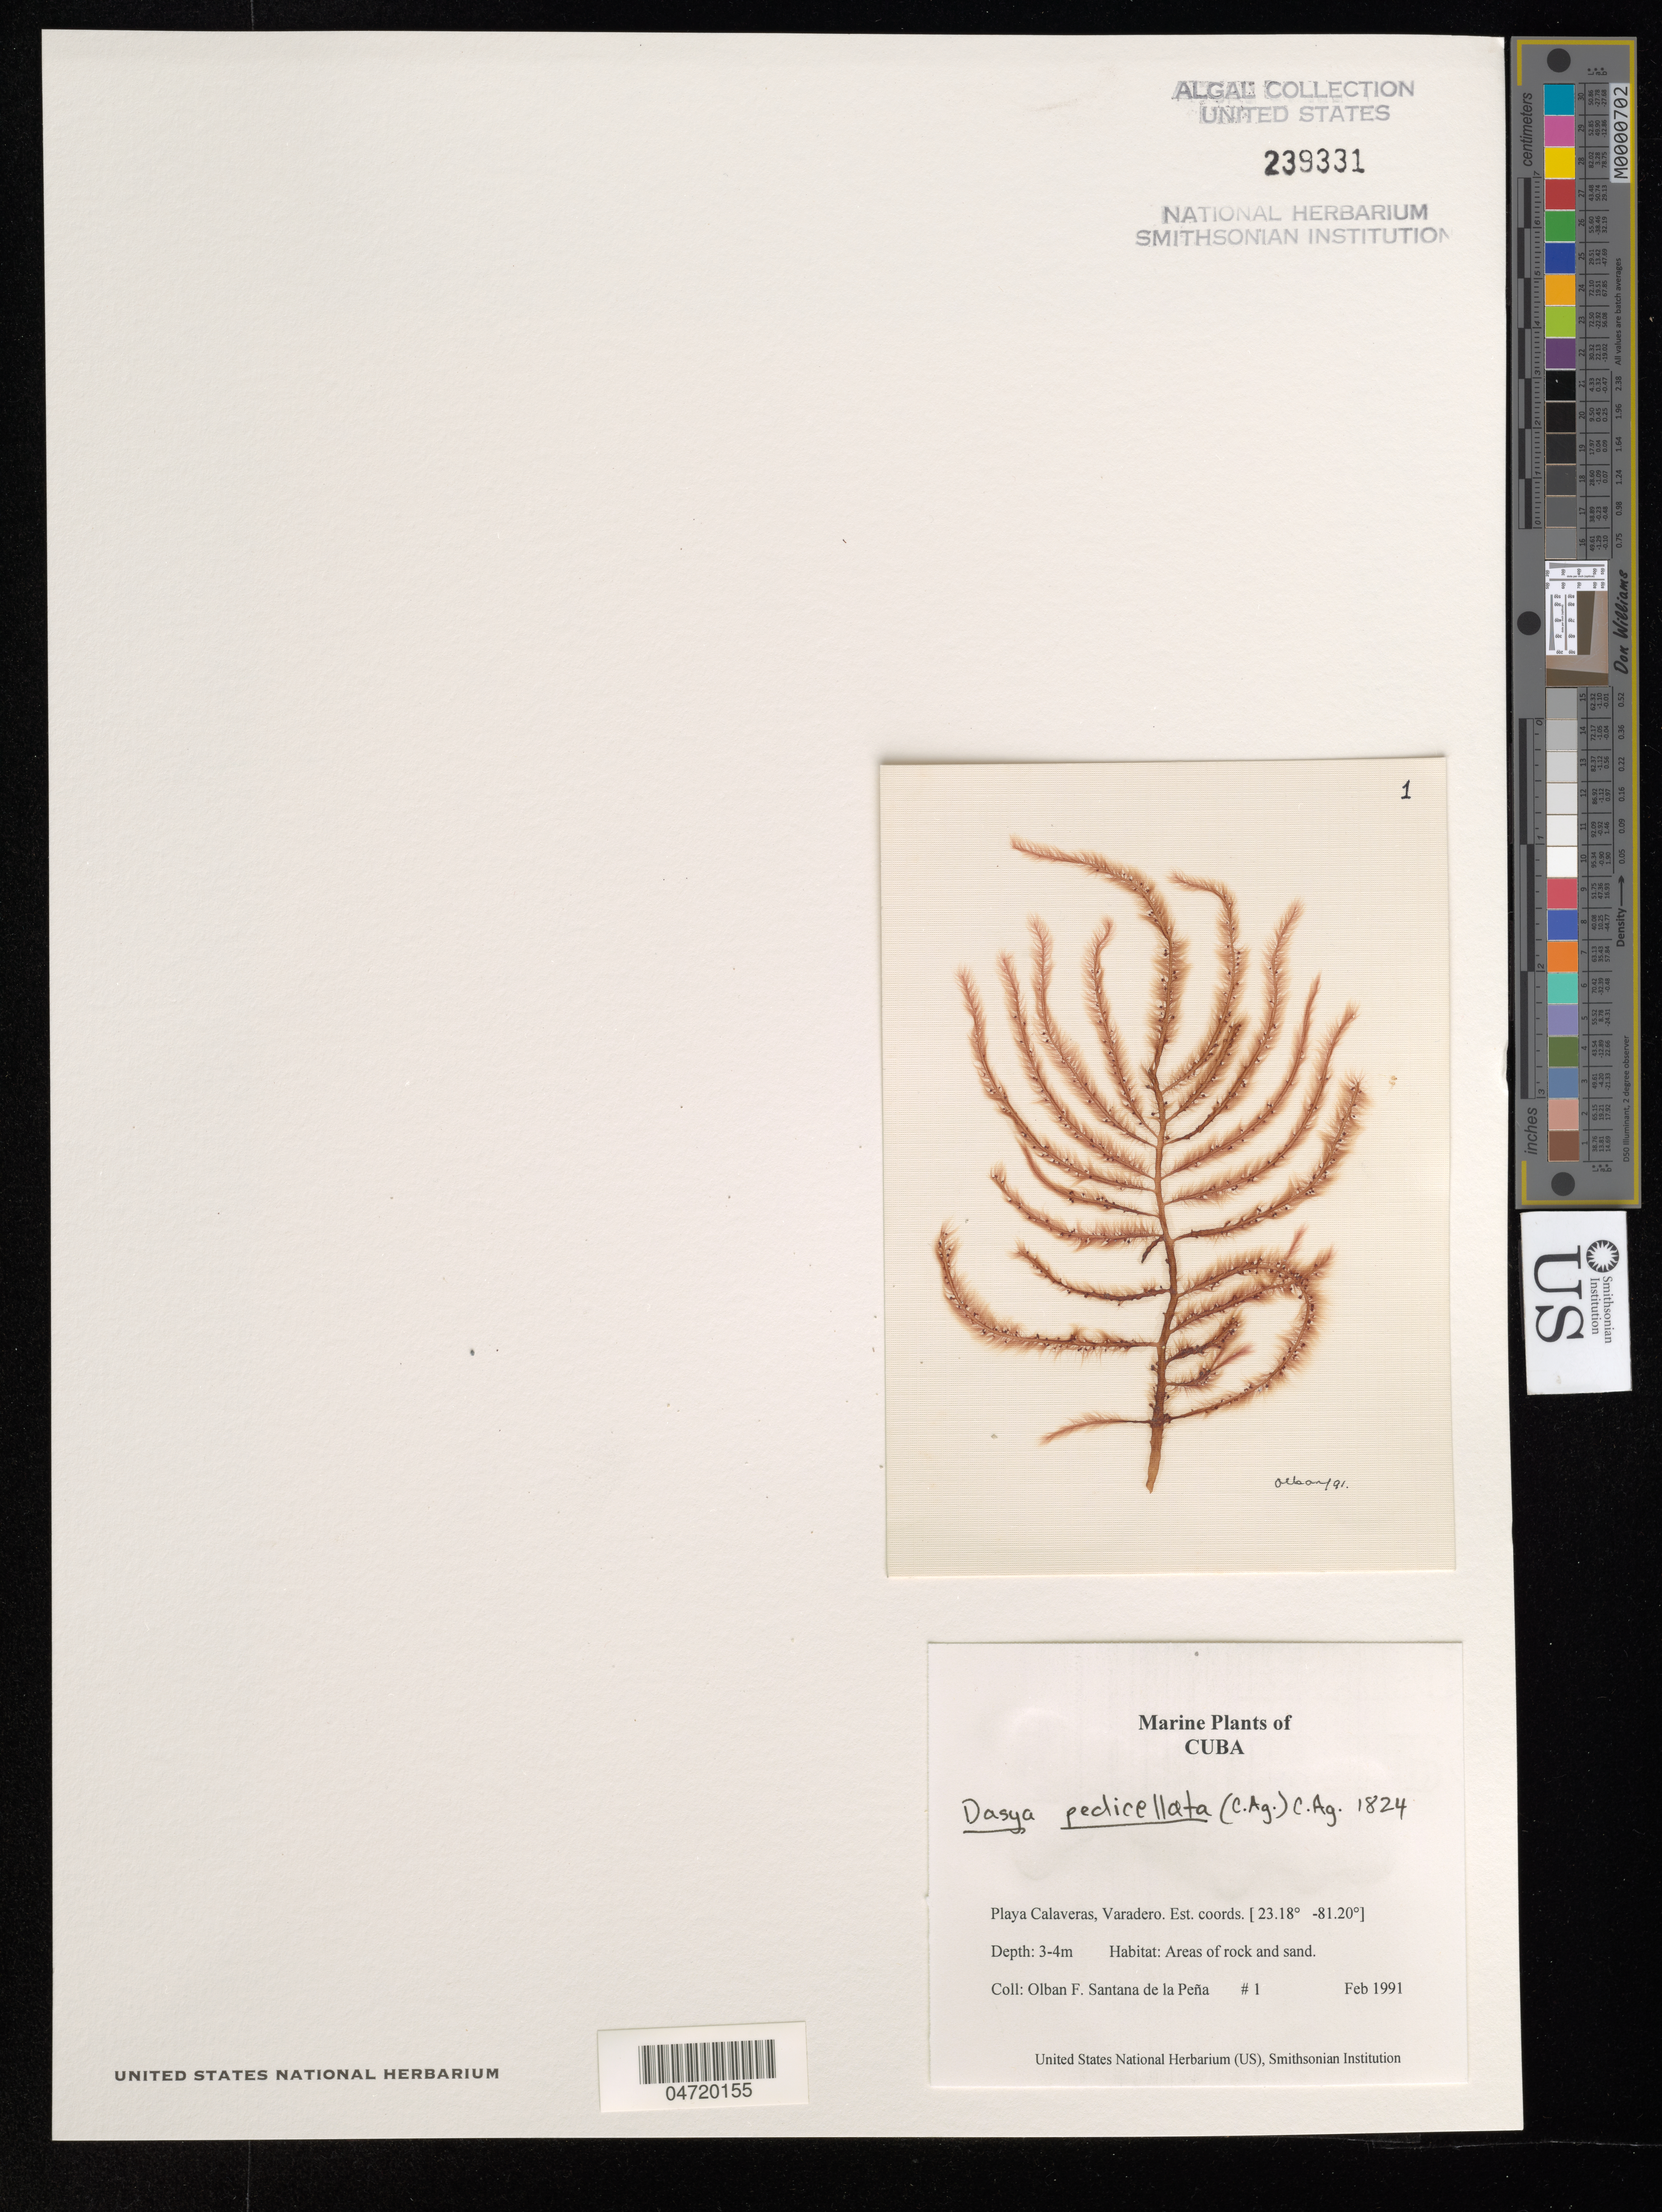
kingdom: Plantae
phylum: Rhodophyta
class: Florideophyceae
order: Ceramiales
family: Dasyaceae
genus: Dasya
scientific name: Dasya pedicellata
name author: (C. Agardh) C. Agardh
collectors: O. Santana de la Peña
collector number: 1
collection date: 1991-02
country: Cuba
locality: Playa Calaveras, Varadero.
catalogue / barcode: US 239331